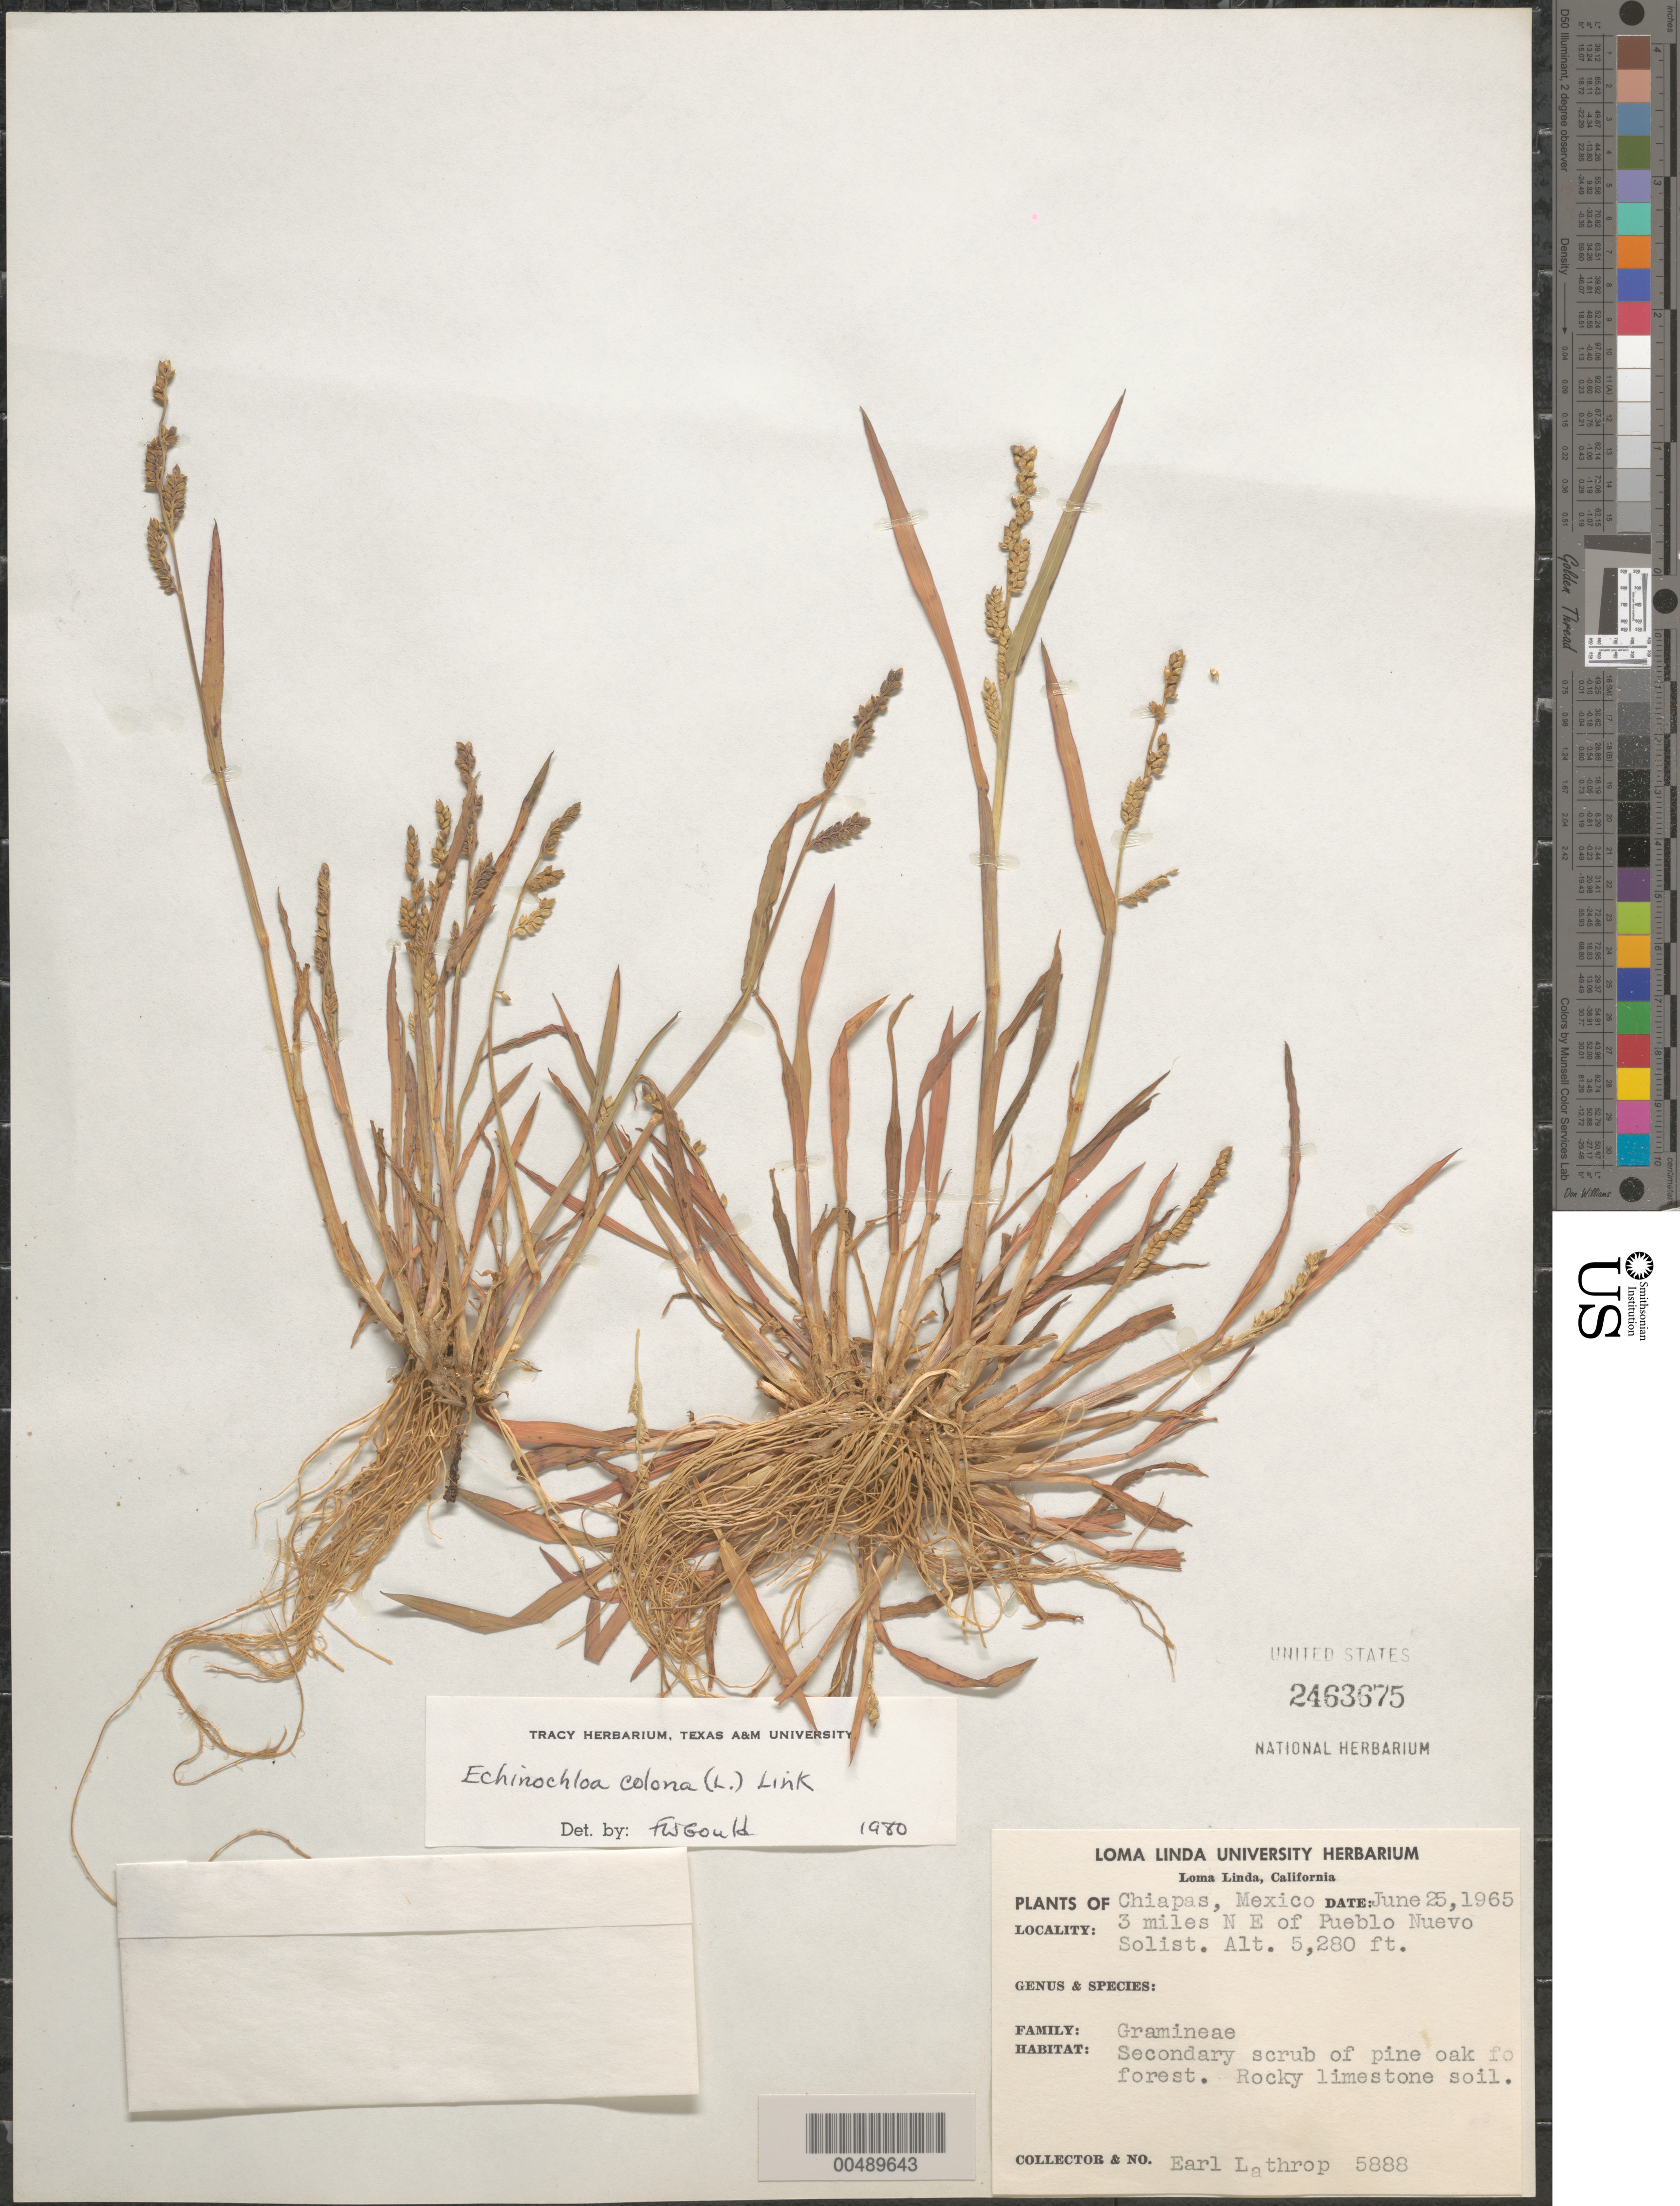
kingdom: Plantae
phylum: Tracheophyta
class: Liliopsida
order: Poales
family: Poaceae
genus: Echinochloa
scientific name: Echinochloa colona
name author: (L.) Link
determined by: Gould, F. W.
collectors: E. W. Lathrop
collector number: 5888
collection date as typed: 25 Jun 1965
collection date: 1965-06-25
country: Mexico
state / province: Chiapas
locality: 3 mi NE of Pueblo Nuevo Solistahuacán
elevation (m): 1609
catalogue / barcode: US 2463675